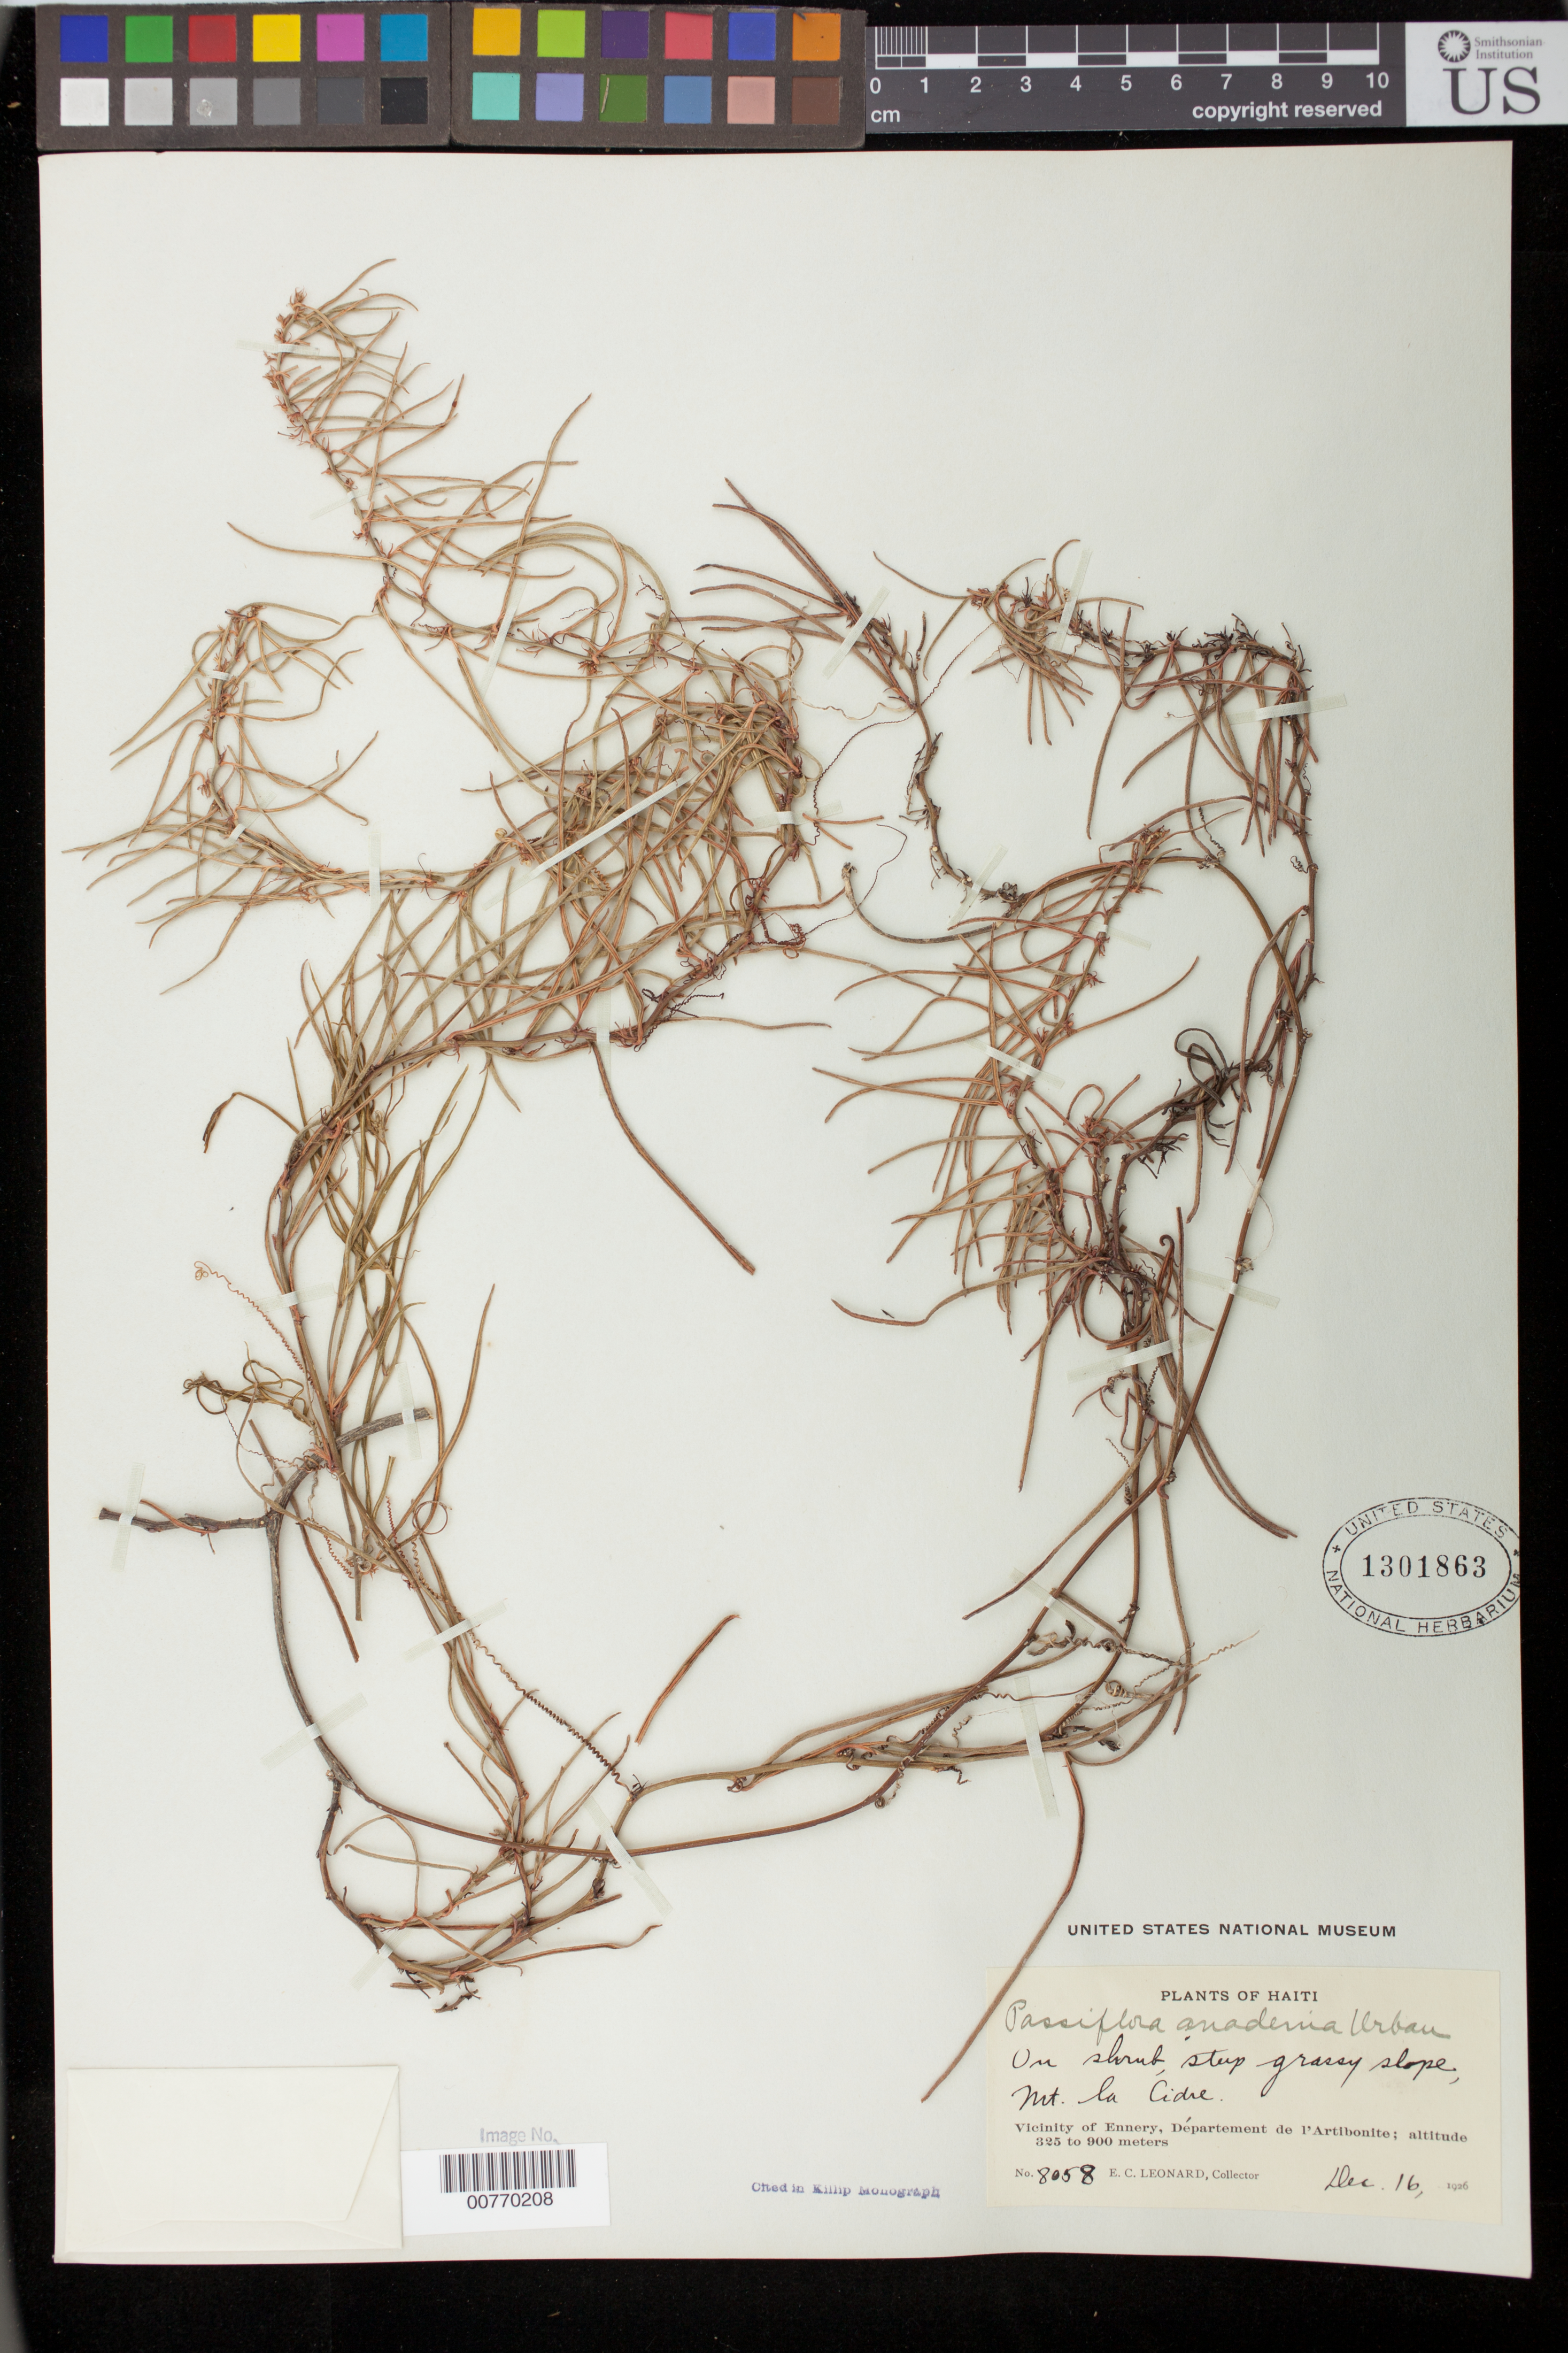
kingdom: Plantae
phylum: Tracheophyta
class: Magnoliopsida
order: Malpighiales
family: Passifloraceae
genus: Passiflora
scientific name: Passiflora anadenia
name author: Urb.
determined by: Killip, Ellsworth P.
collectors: E. C. Leonard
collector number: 8058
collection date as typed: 16 Dec 1926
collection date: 1926-12-16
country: Haiti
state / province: Artibonite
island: Hispaniola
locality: Vicinity of Ennery, Mt. la Cidre.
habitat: Steep grassy slope.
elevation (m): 325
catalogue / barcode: US 1301863